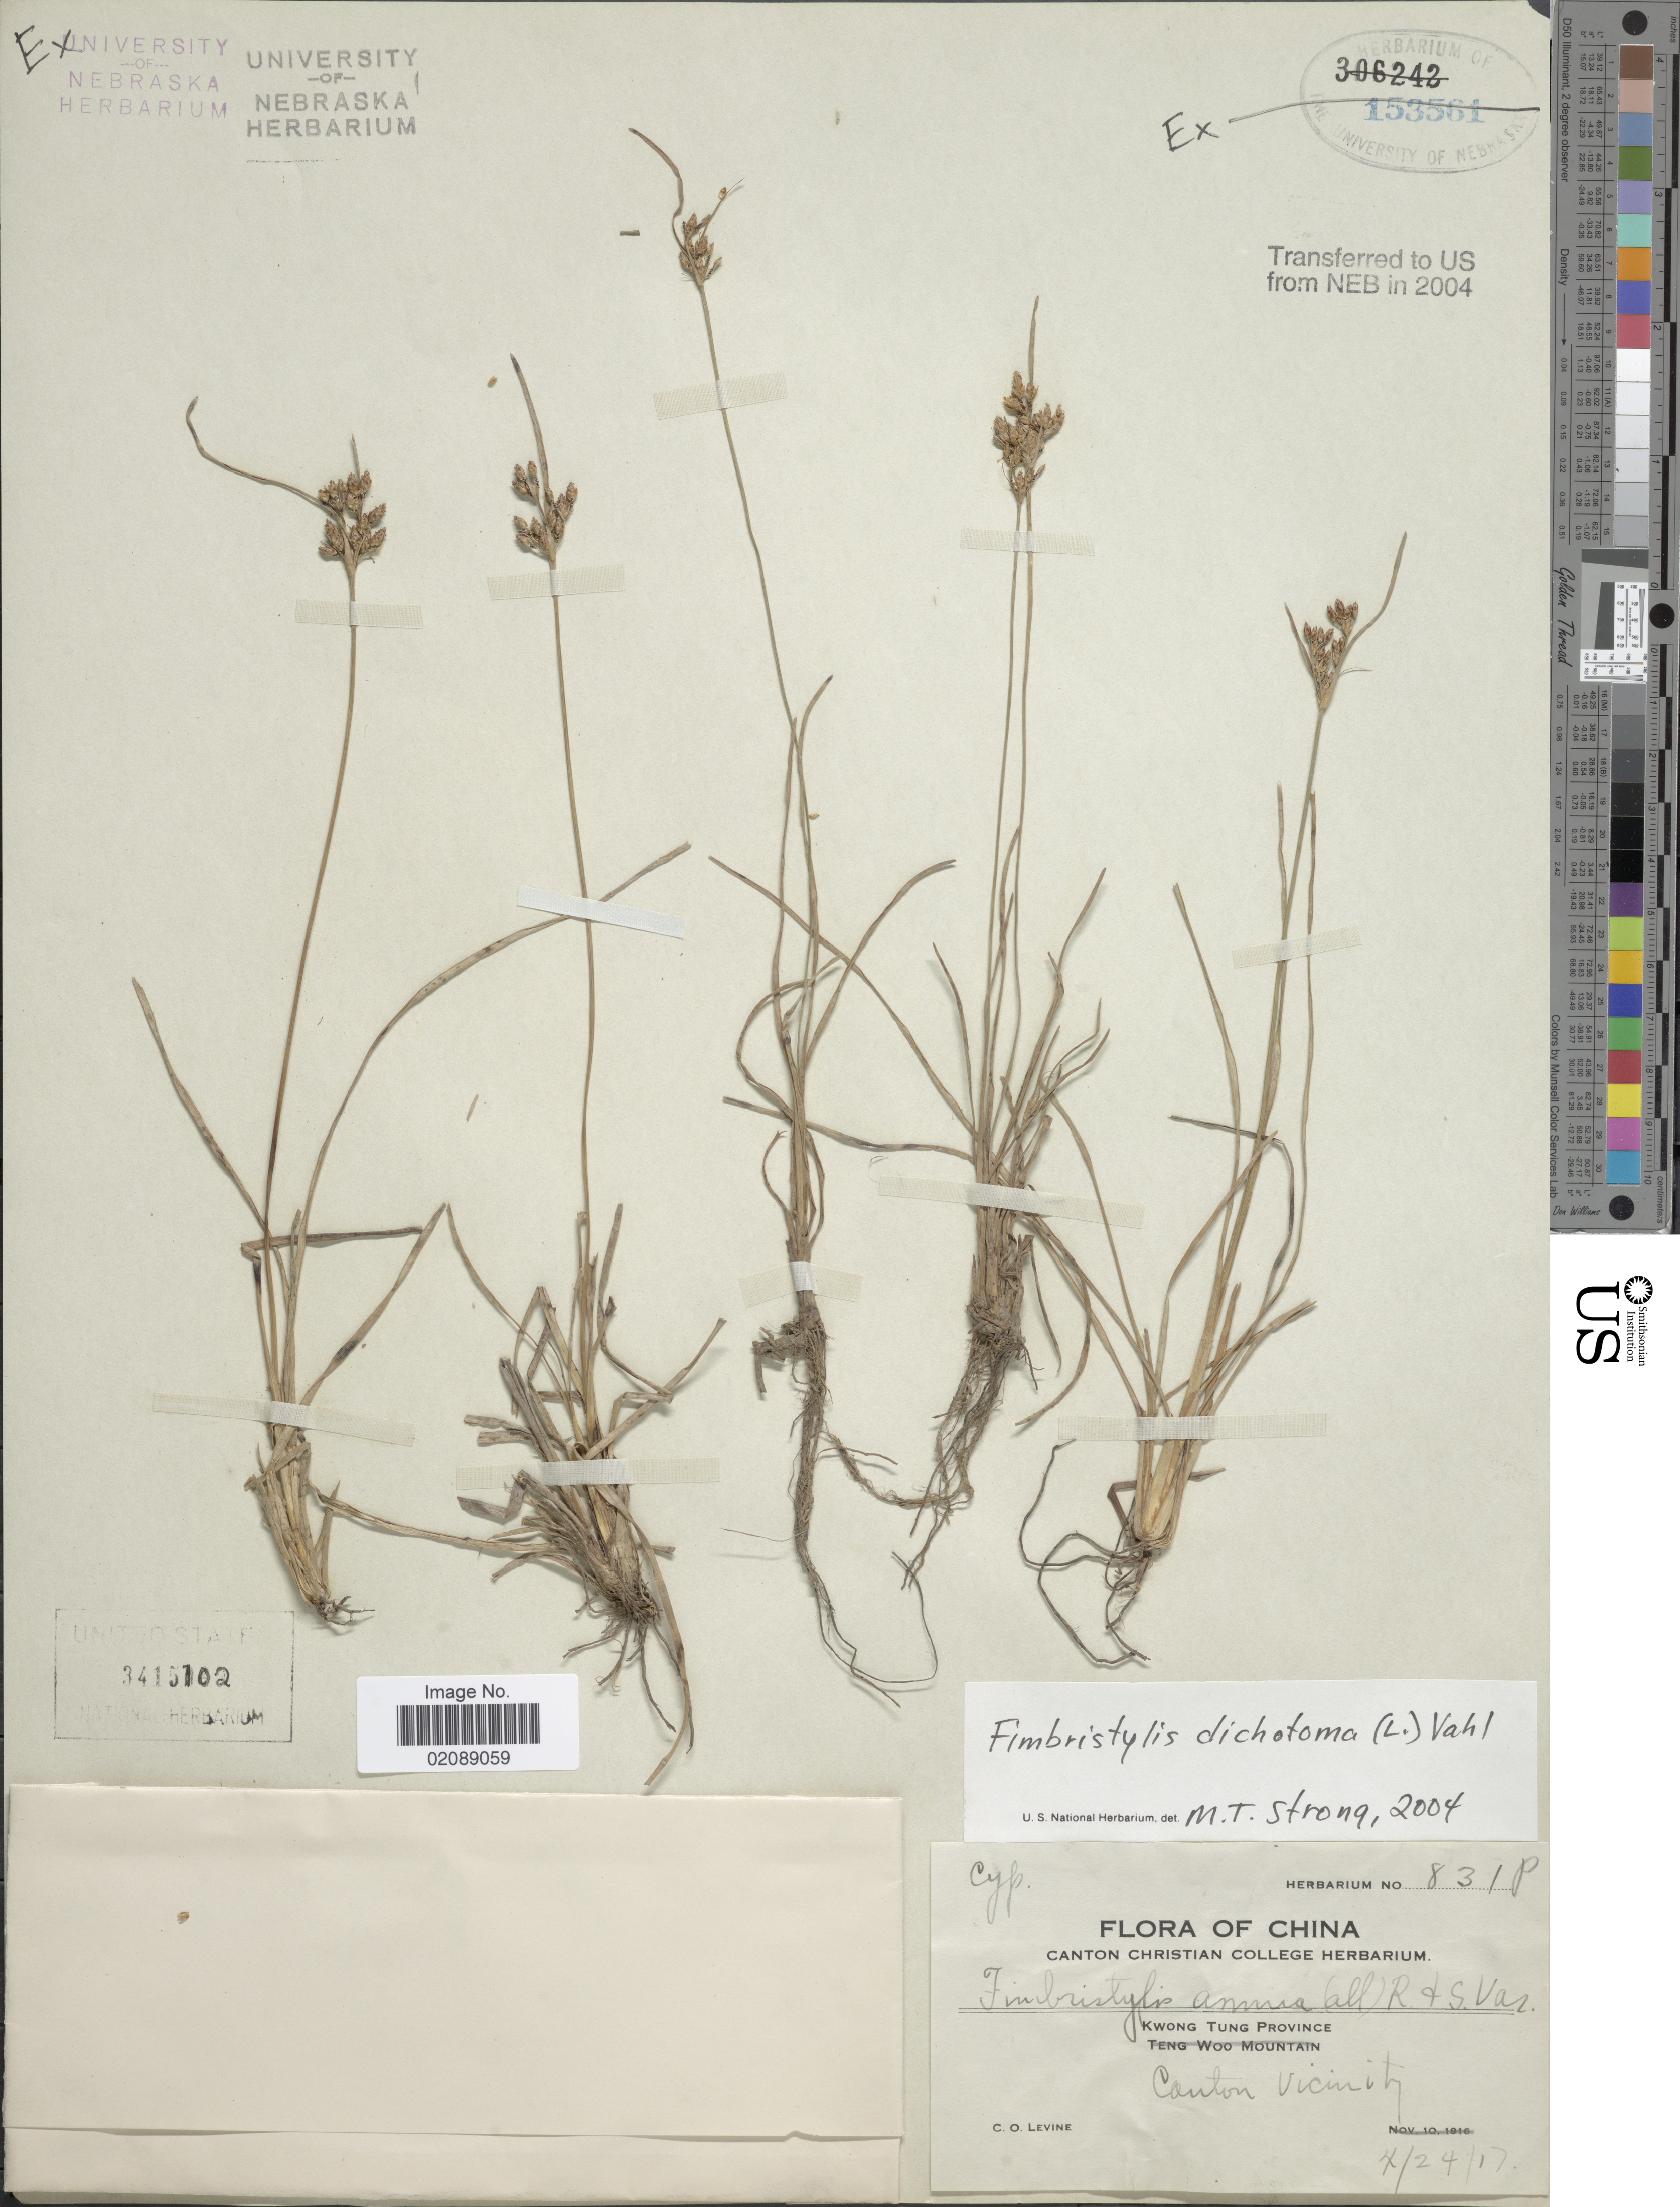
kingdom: Plantae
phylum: Tracheophyta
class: Liliopsida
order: Poales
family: Cyperaceae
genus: Fimbristylis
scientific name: Fimbristylis dichotoma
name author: (L.) Vahl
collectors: C. O. Levine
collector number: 831P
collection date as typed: Transcribed d/m/y: 24/4/17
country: China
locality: Kwong Tung Province, Canton Vicinity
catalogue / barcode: US 3415102